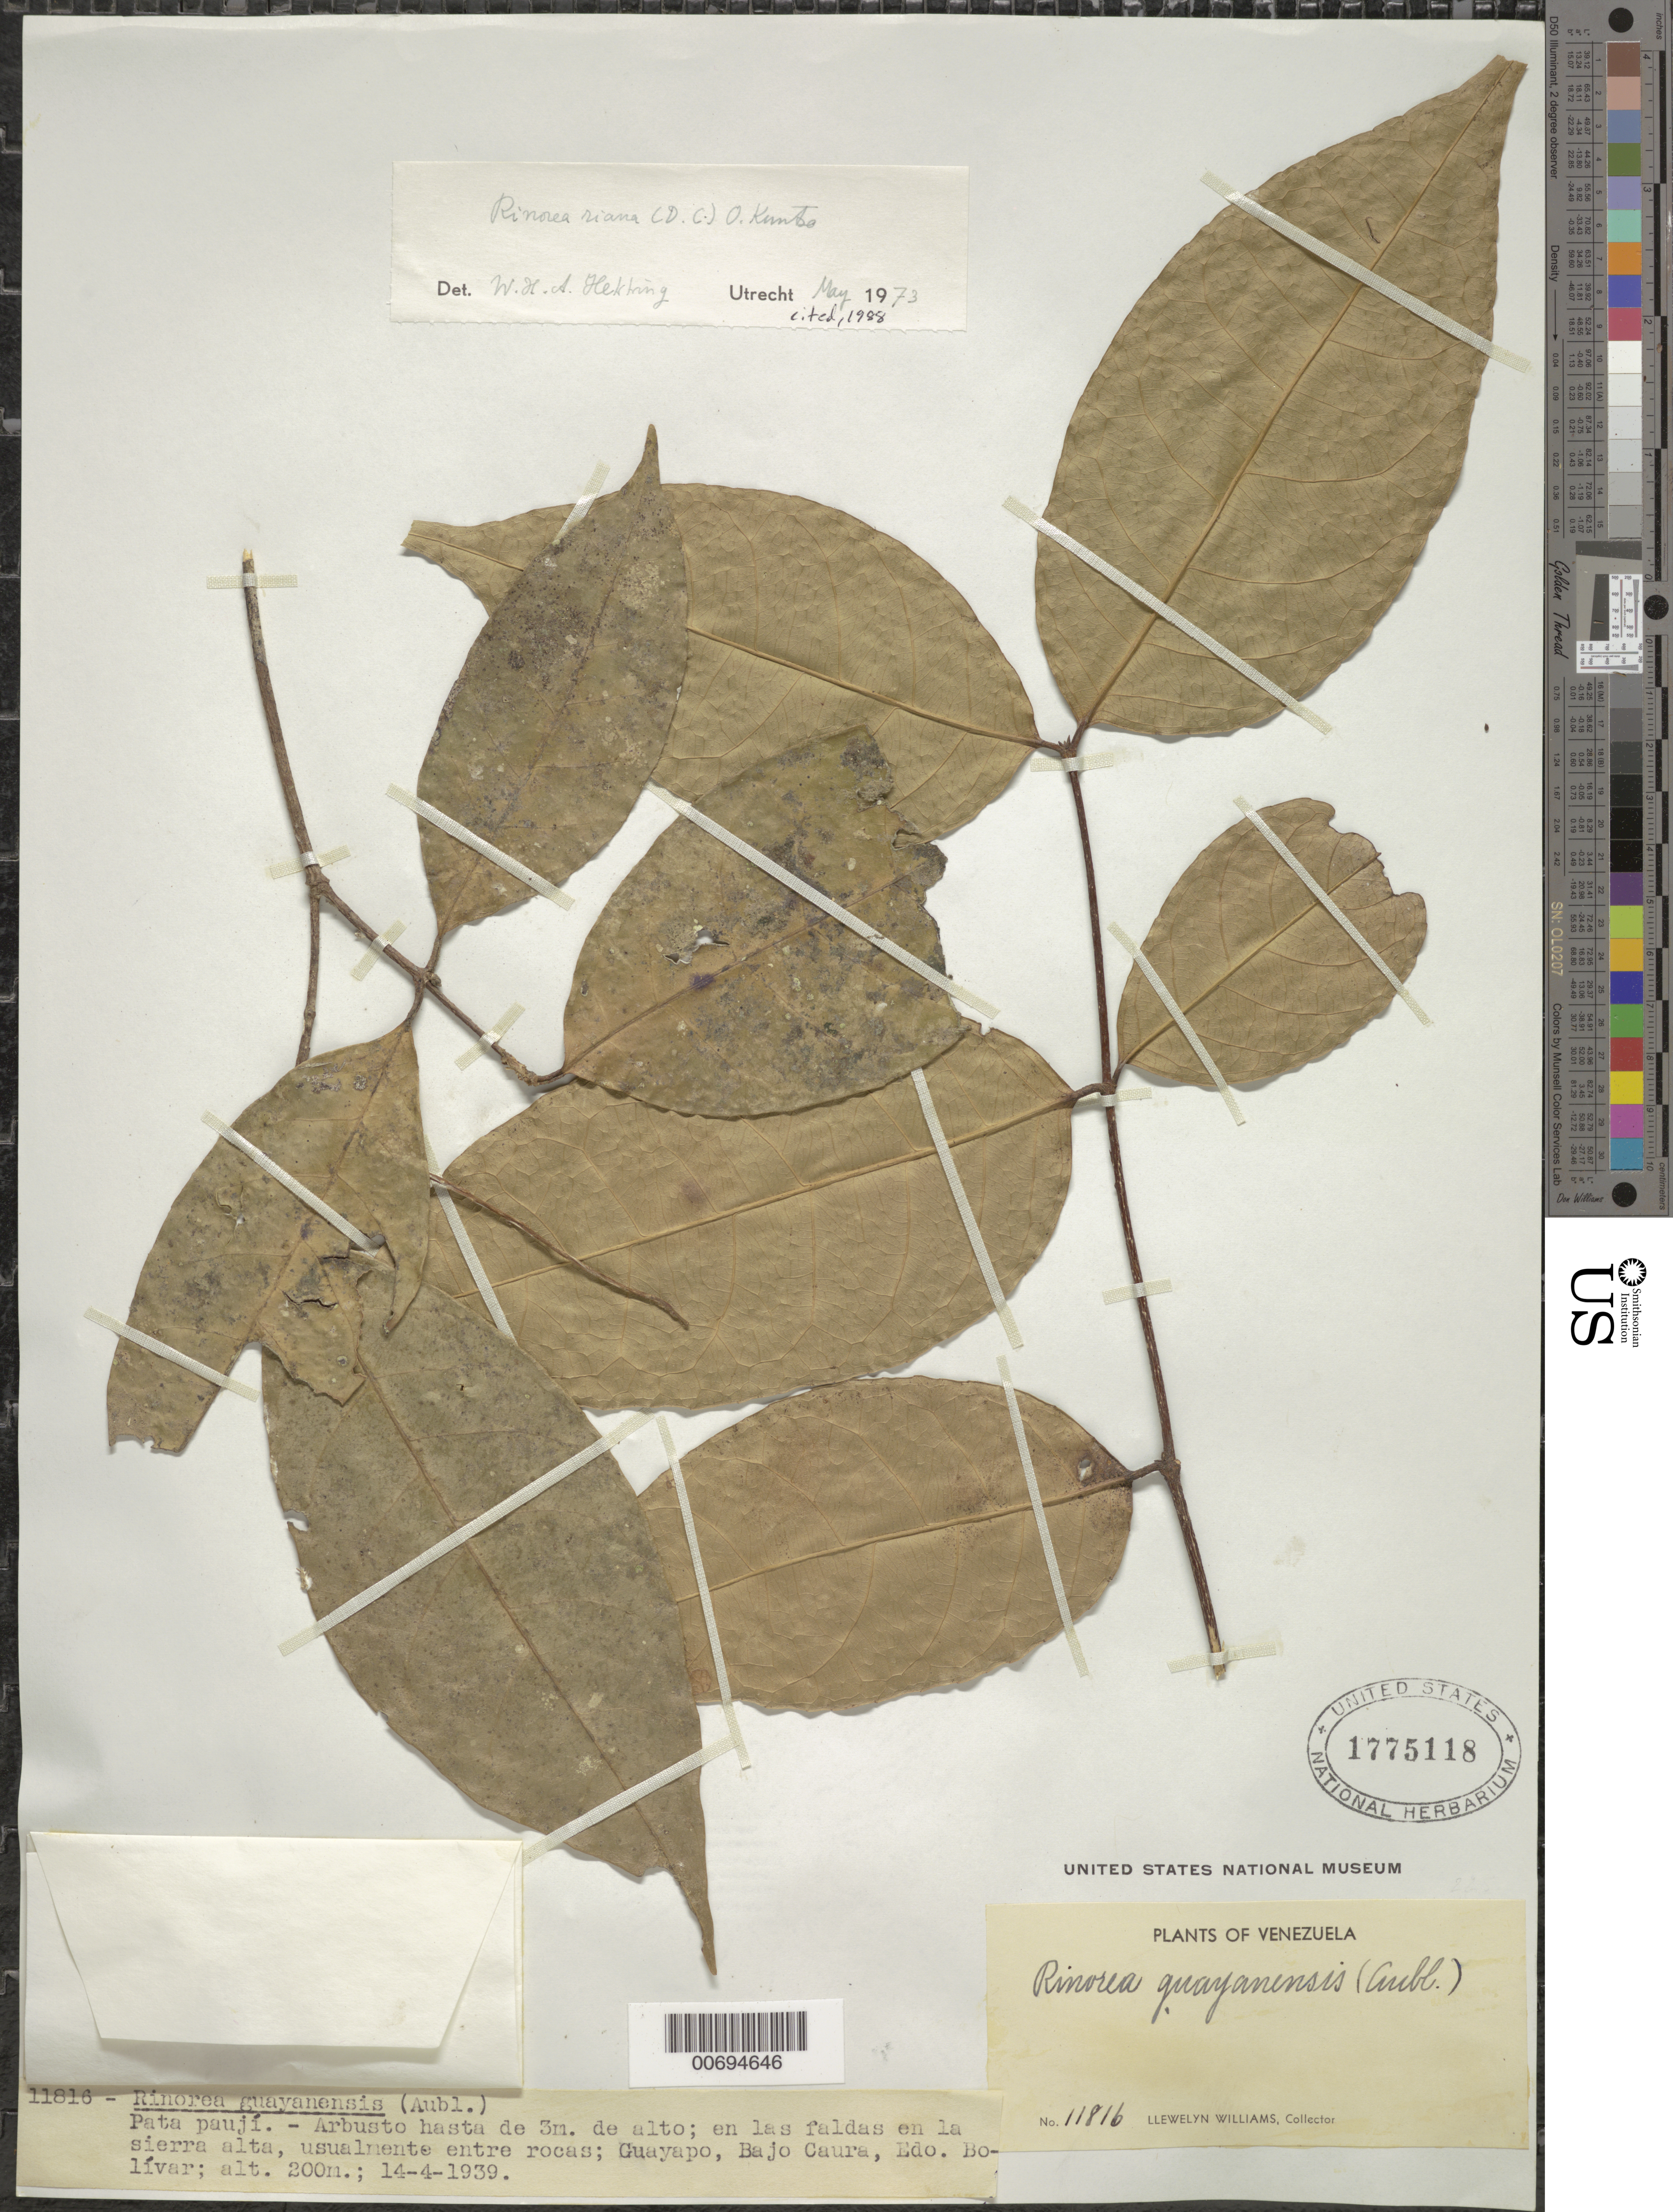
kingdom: Plantae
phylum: Tracheophyta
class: Magnoliopsida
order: Malpighiales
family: Violaceae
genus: Rinorea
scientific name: Rinorea riana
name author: Kuntze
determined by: Hekking, W. H. A.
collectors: Ll. Williams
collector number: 11816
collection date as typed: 14-Apr-39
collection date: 1939-04-14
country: Venezuela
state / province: Bolívar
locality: El Morrocoy, Bajo Caura, Culantrillo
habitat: Faldas en la sierra alta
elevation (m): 200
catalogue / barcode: US 1775118